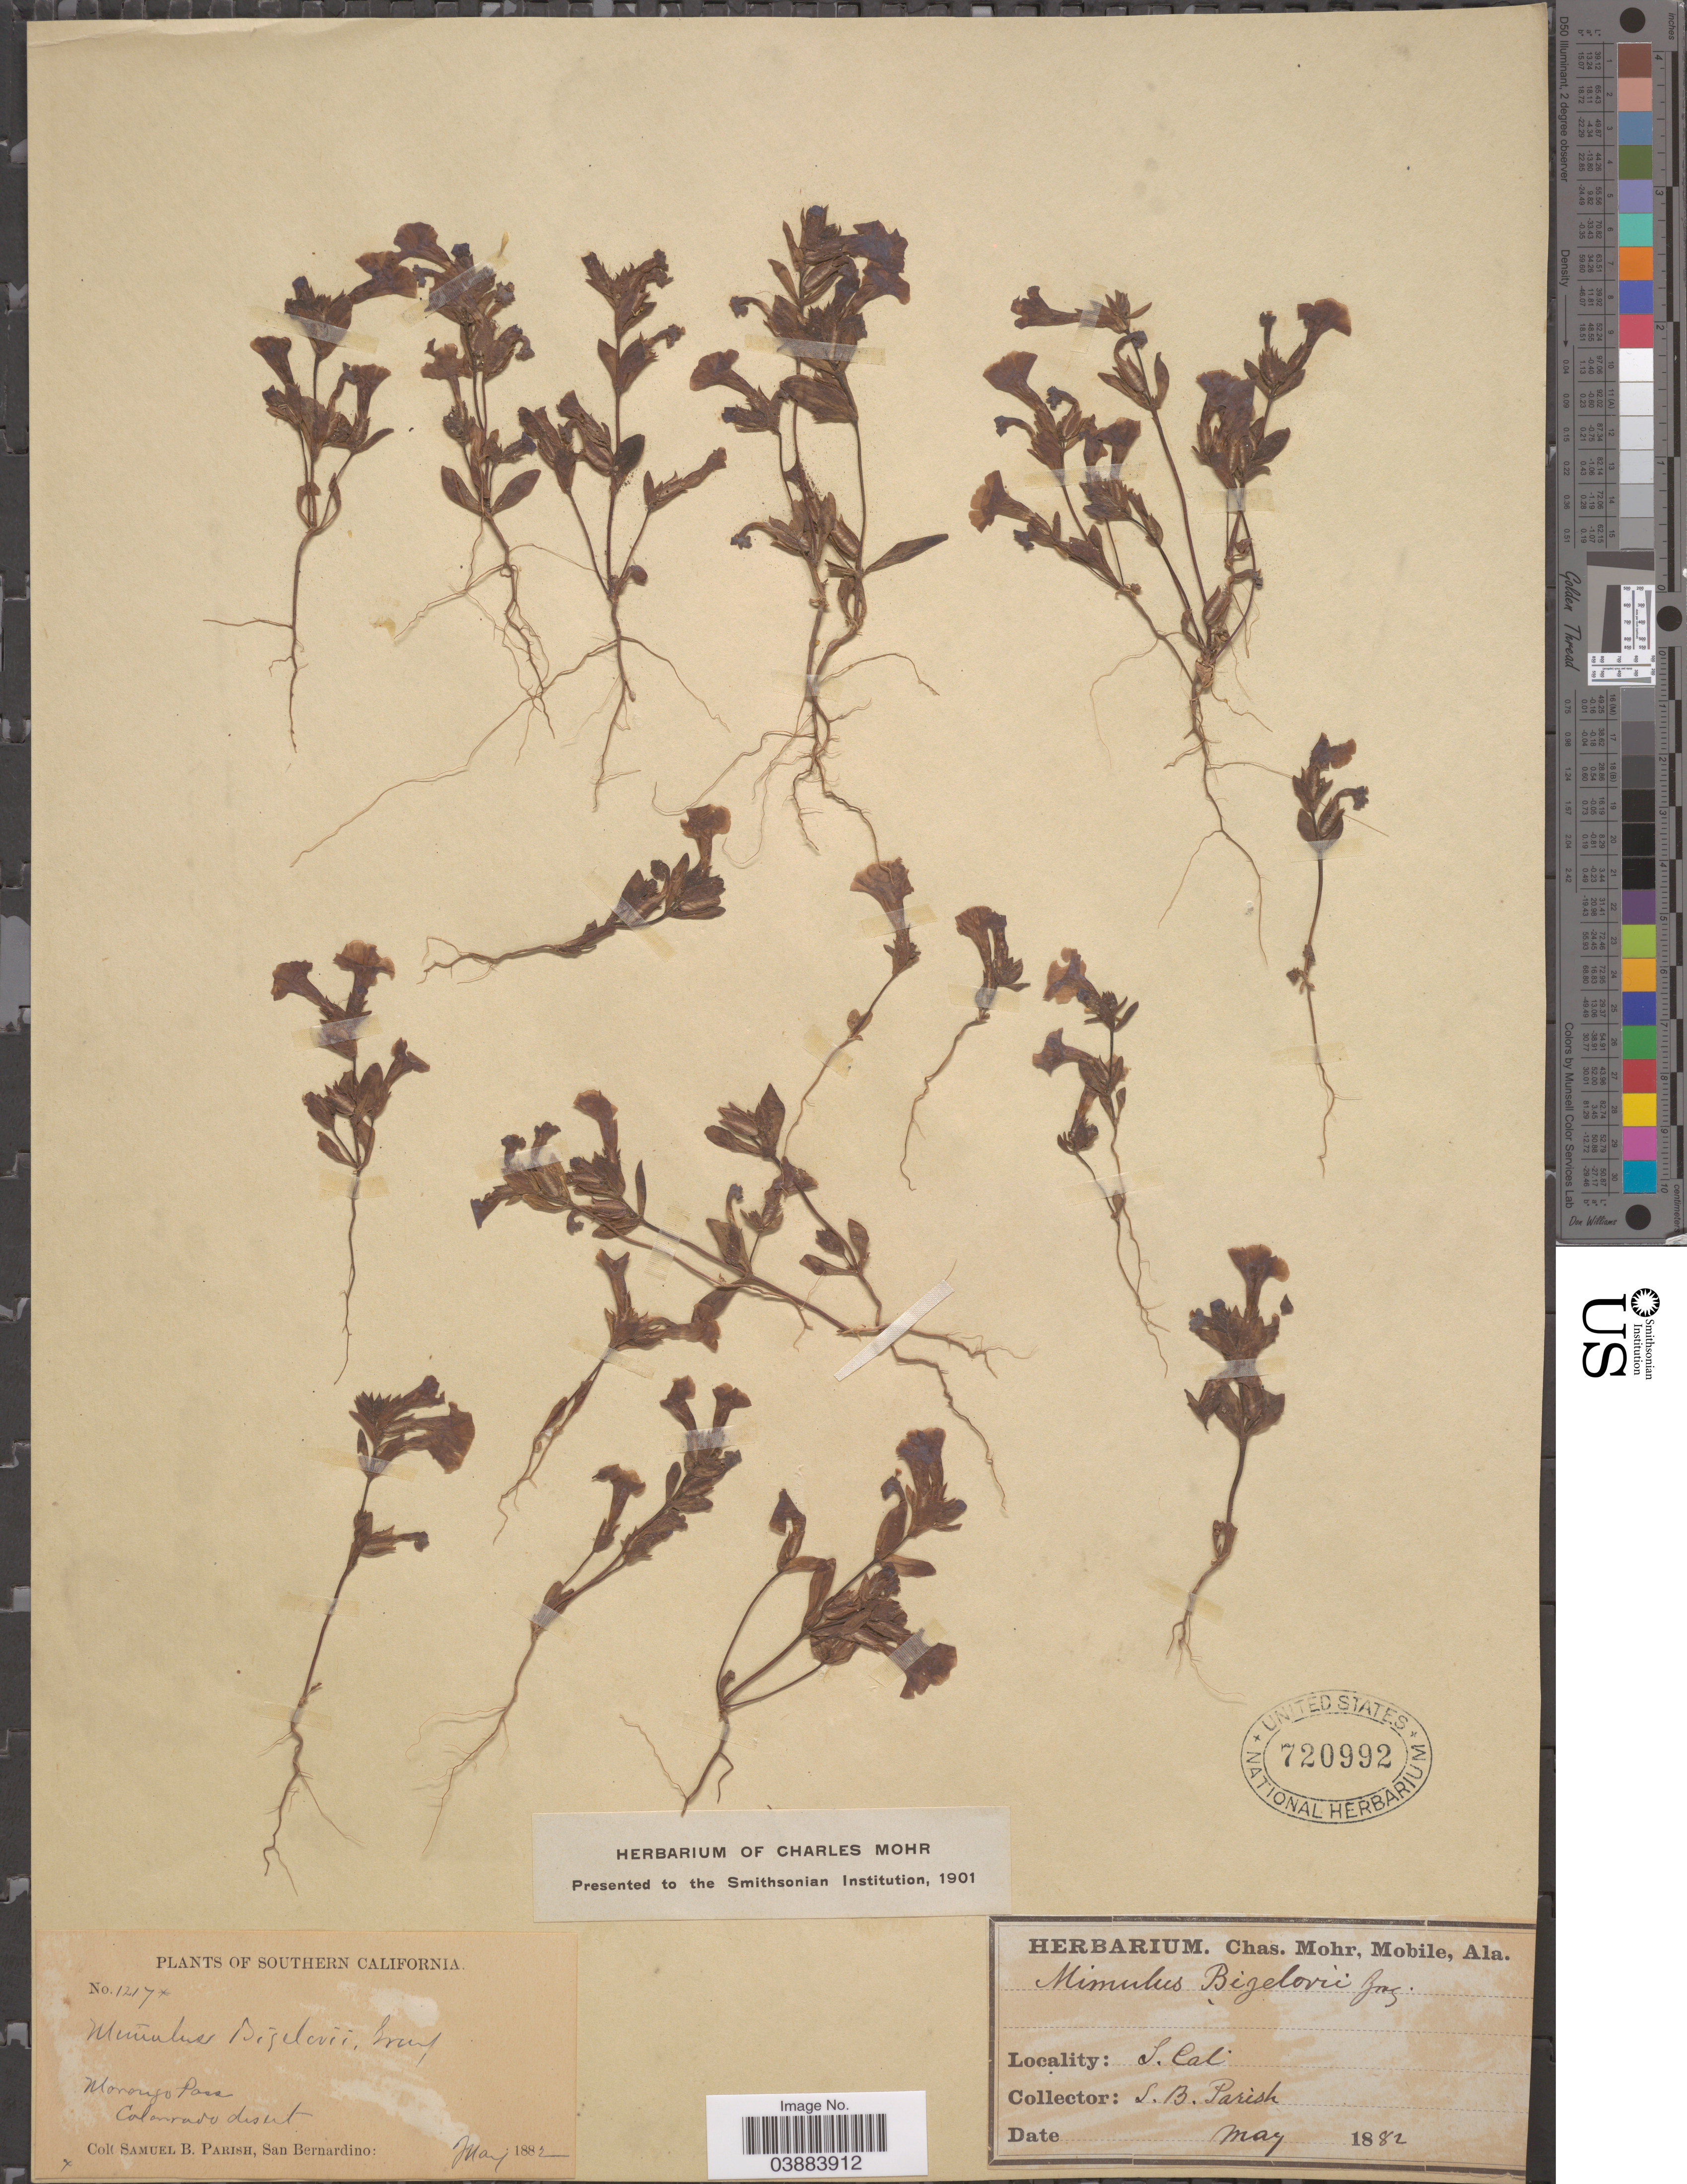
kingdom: Plantae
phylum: Tracheophyta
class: Magnoliopsida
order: Lamiales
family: Phrymaceae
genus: Eunanus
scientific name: Eunanus bigelovii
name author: A. Gray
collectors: S. B. Parish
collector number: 1217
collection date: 1882-05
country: United States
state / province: California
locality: Southern California. Morongo Pass. Colorado desert.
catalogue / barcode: US 720992